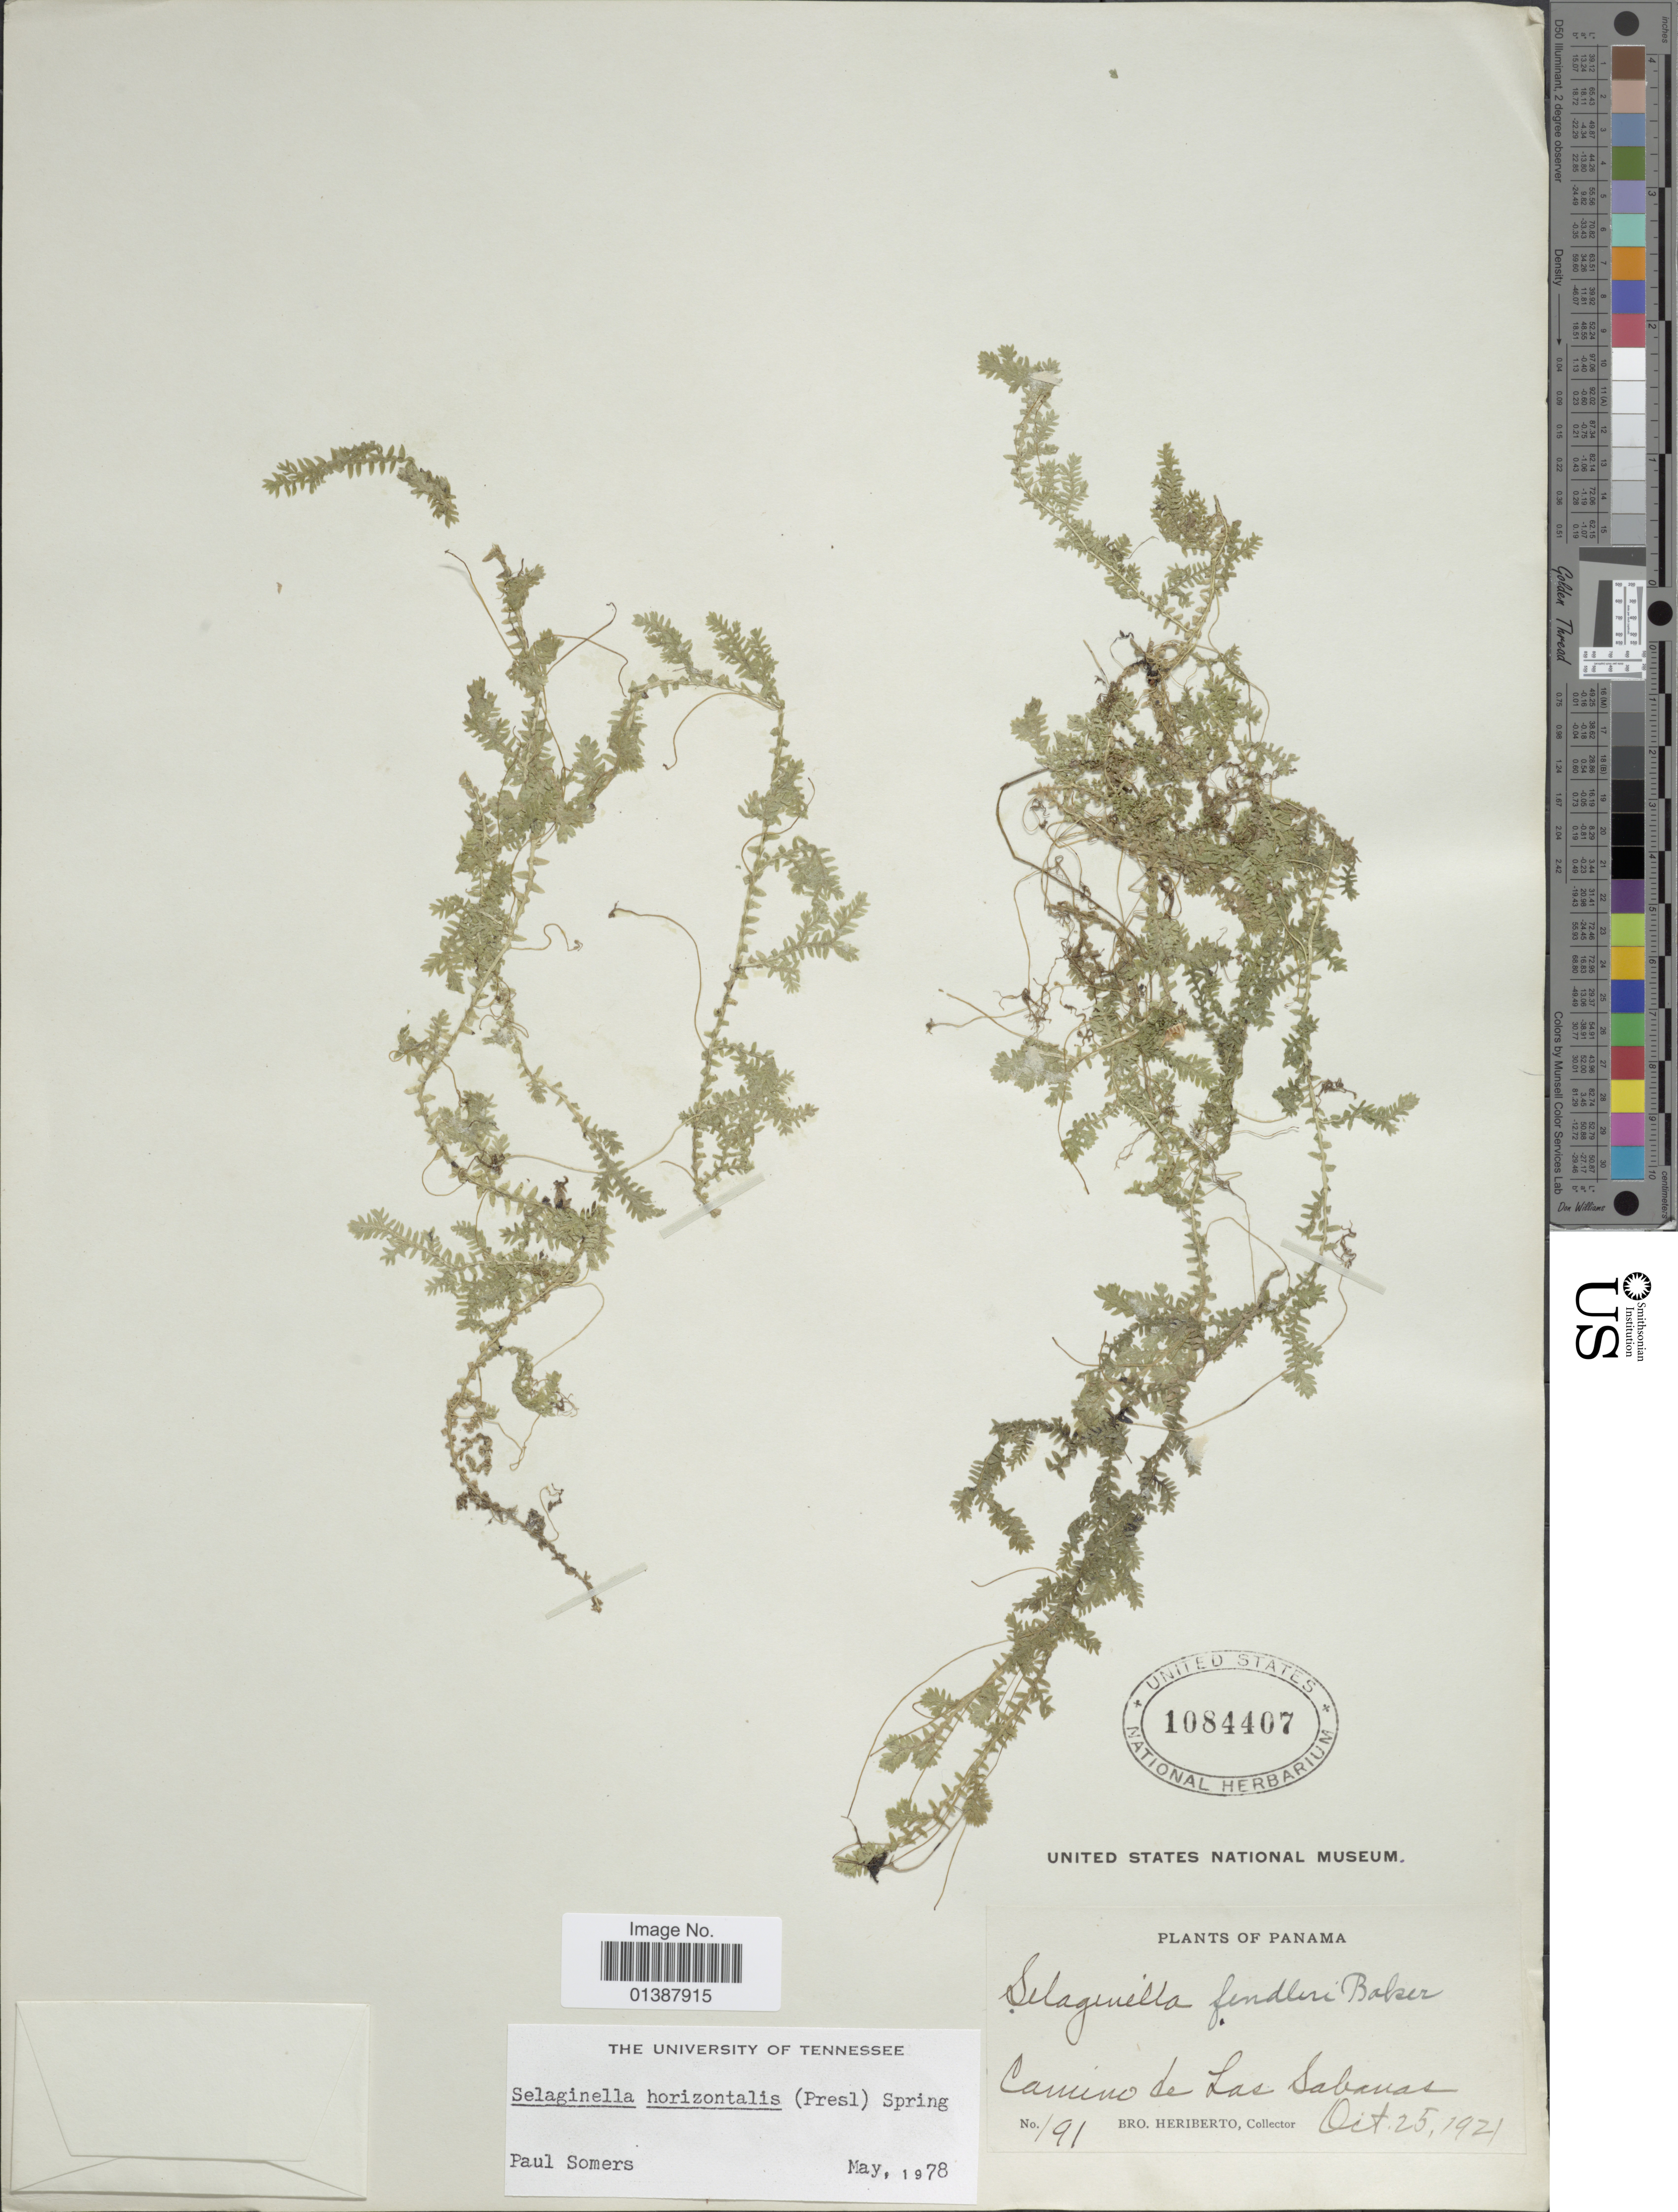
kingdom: Plantae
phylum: Tracheophyta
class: Lycopodiopsida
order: Selaginellales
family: Selaginellaceae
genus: Selaginella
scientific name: Selaginella horizontalis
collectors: B. Heriberto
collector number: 191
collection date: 1921-10-25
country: Panama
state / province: Panamá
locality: Camino de Las Sabanas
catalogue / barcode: US 1084407